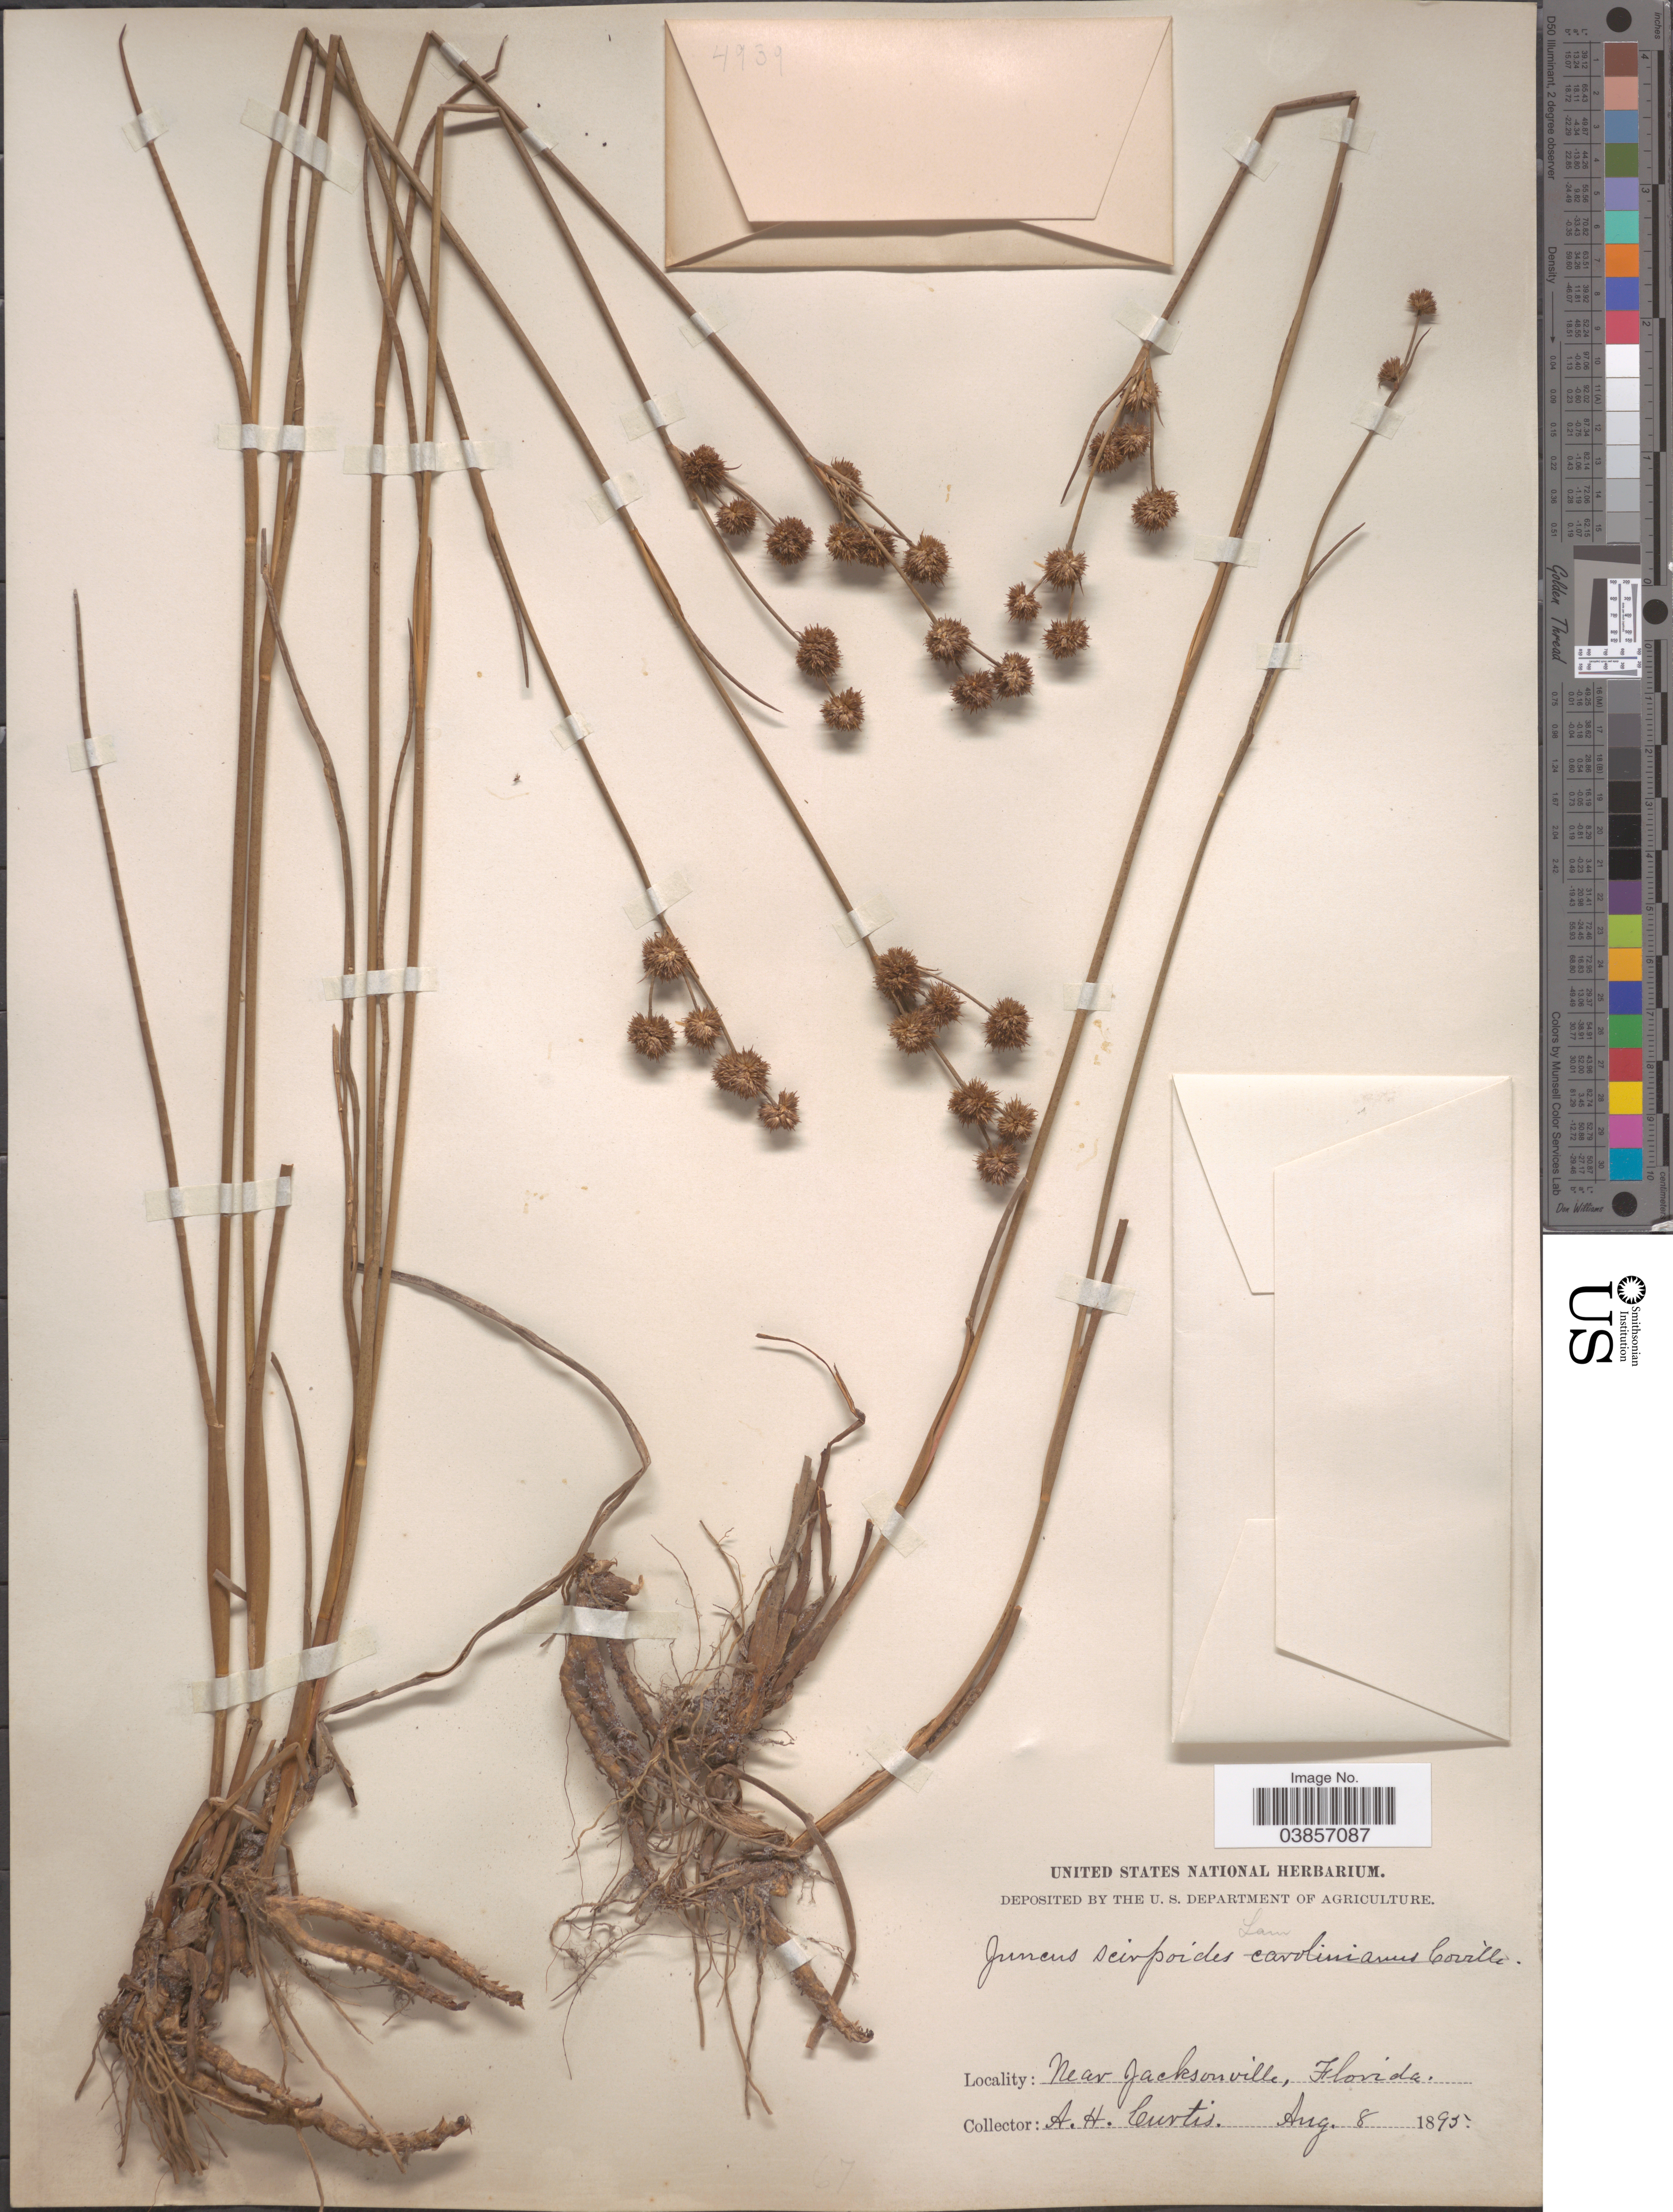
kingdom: Plantae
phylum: Tracheophyta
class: Liliopsida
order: Poales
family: Juncaceae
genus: Juncus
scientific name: Juncus scirpoides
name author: Lam.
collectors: A. H. Curtiss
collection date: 1895-08-08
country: United States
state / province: Florida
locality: Near Jacksonville.